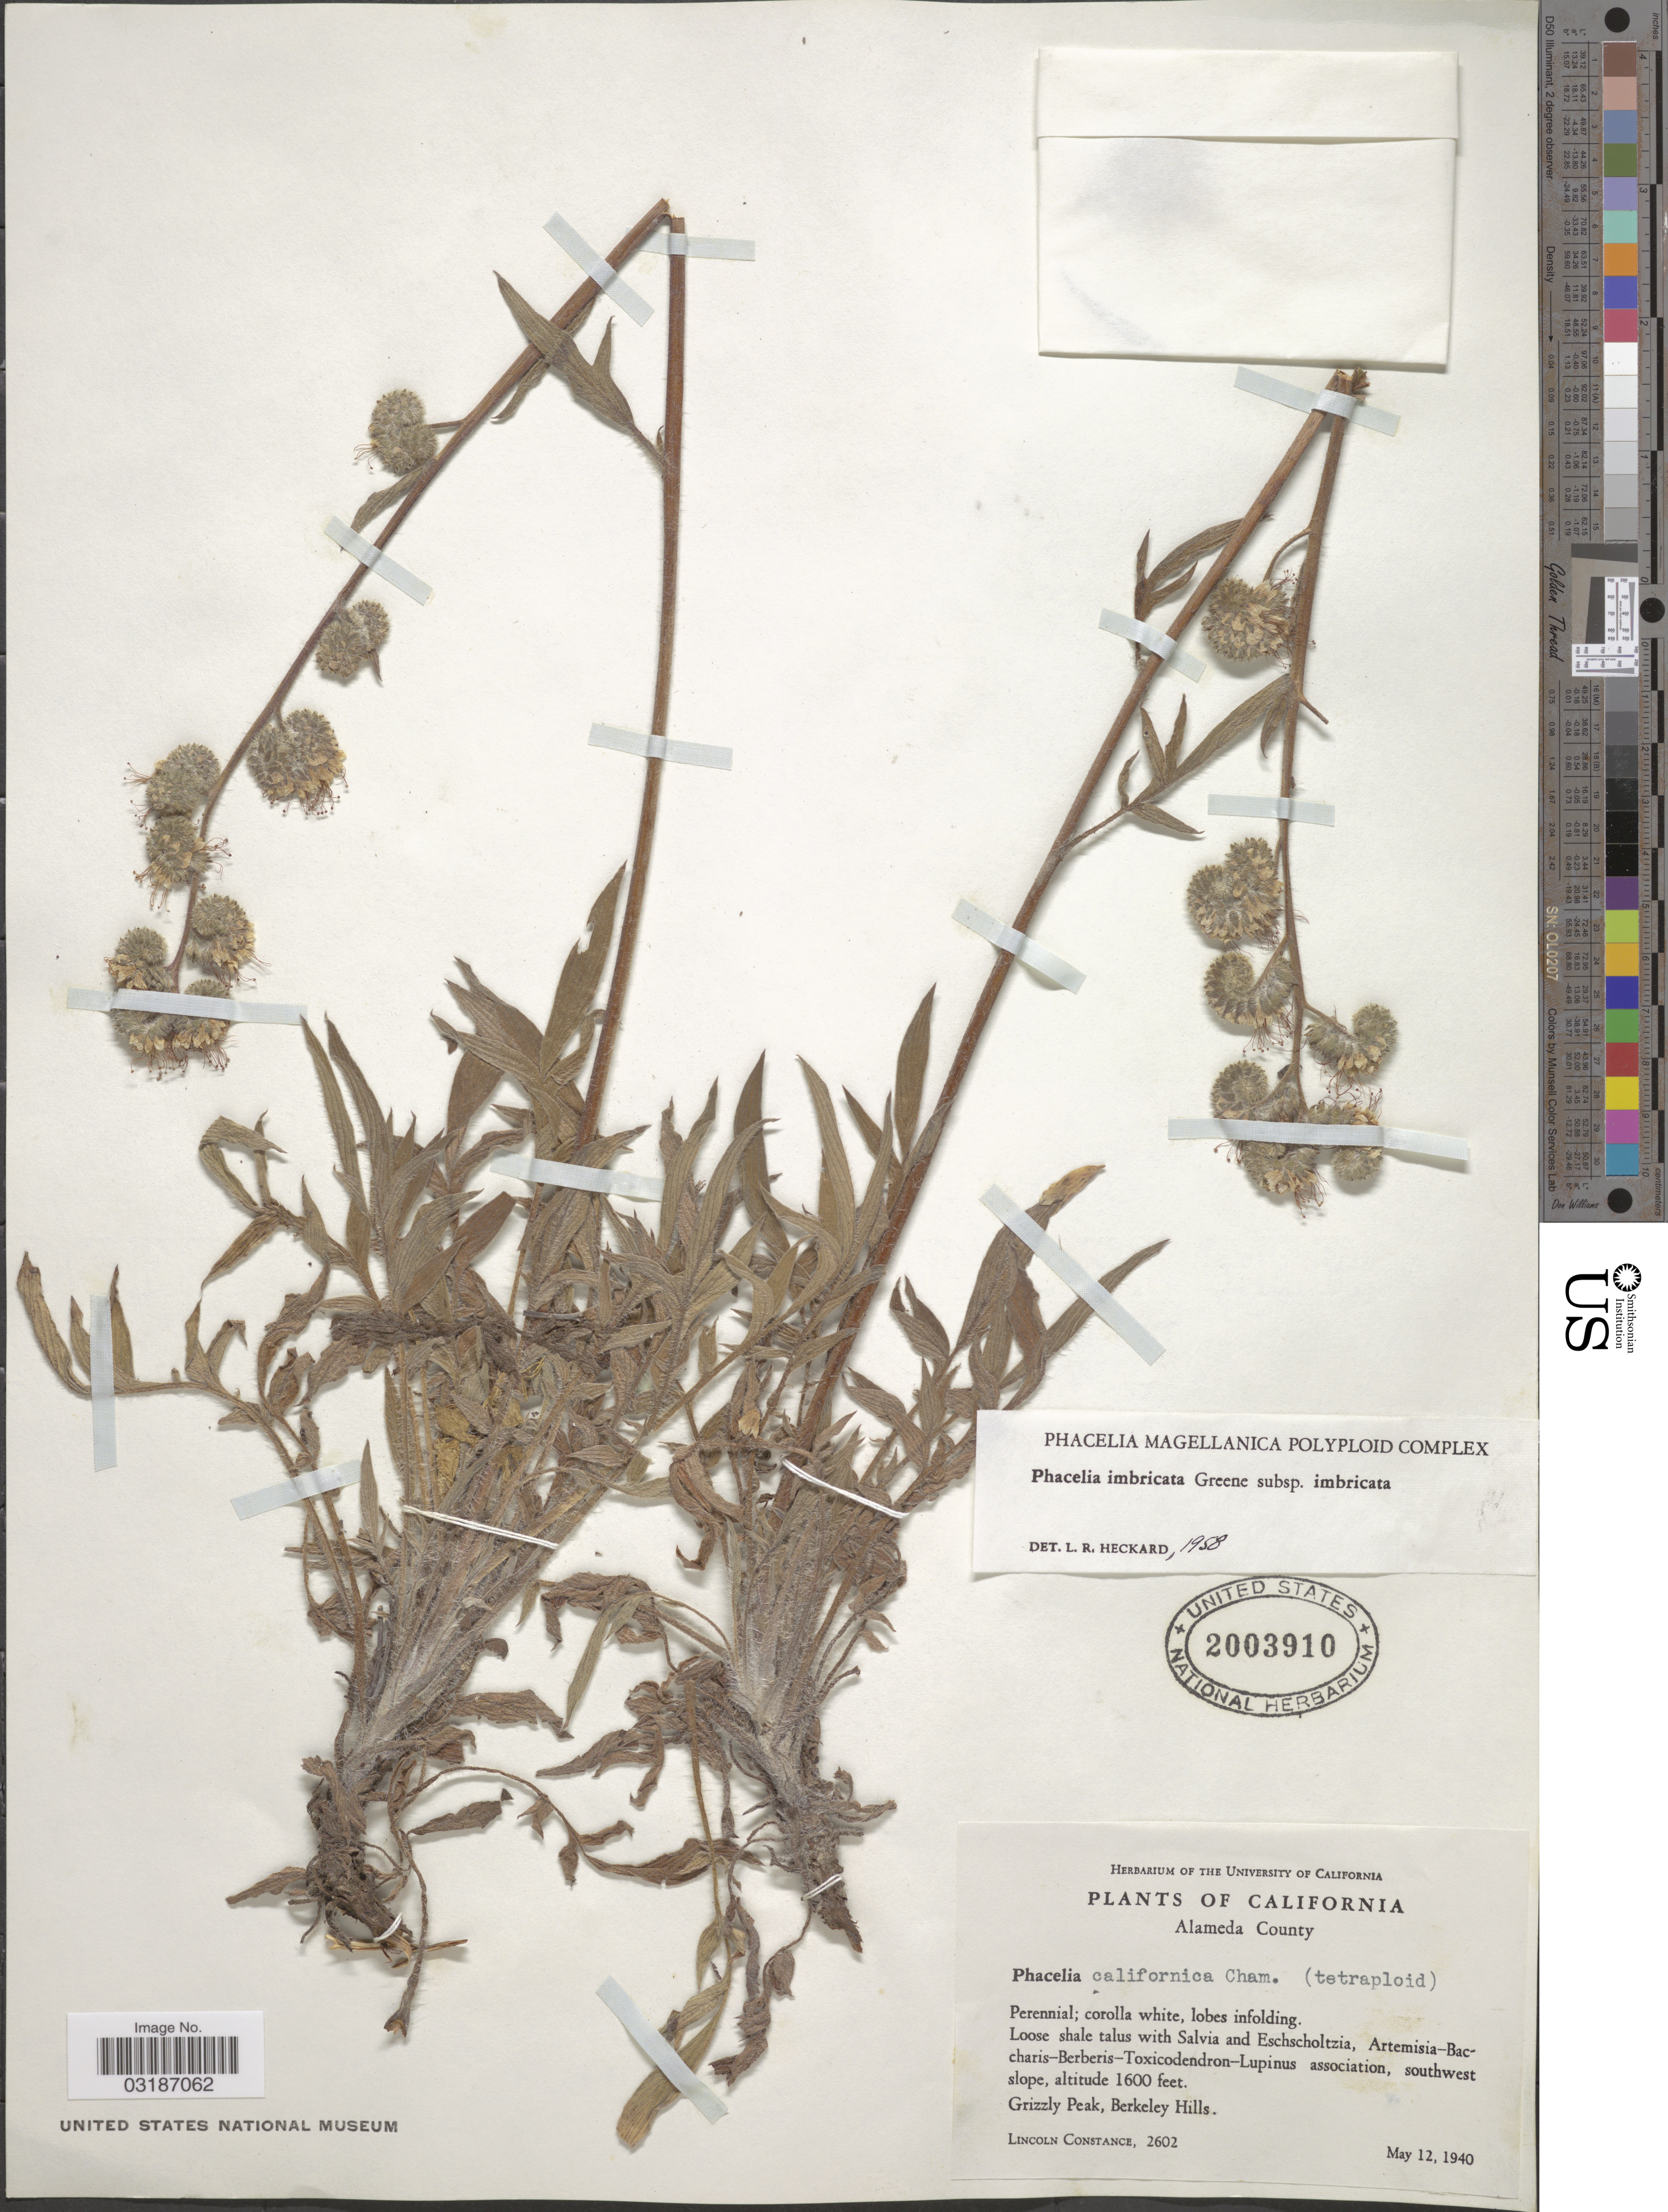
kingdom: Plantae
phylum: Tracheophyta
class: Magnoliopsida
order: Boraginales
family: Hydrophyllaceae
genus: Phacelia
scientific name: Phacelia imbricata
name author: Greene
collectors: L. Constance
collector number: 2602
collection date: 1940-05-12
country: United States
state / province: California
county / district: Alameda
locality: Alameda County. Grizzly Peak, Berkeley Hills.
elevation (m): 488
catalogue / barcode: US 2003910